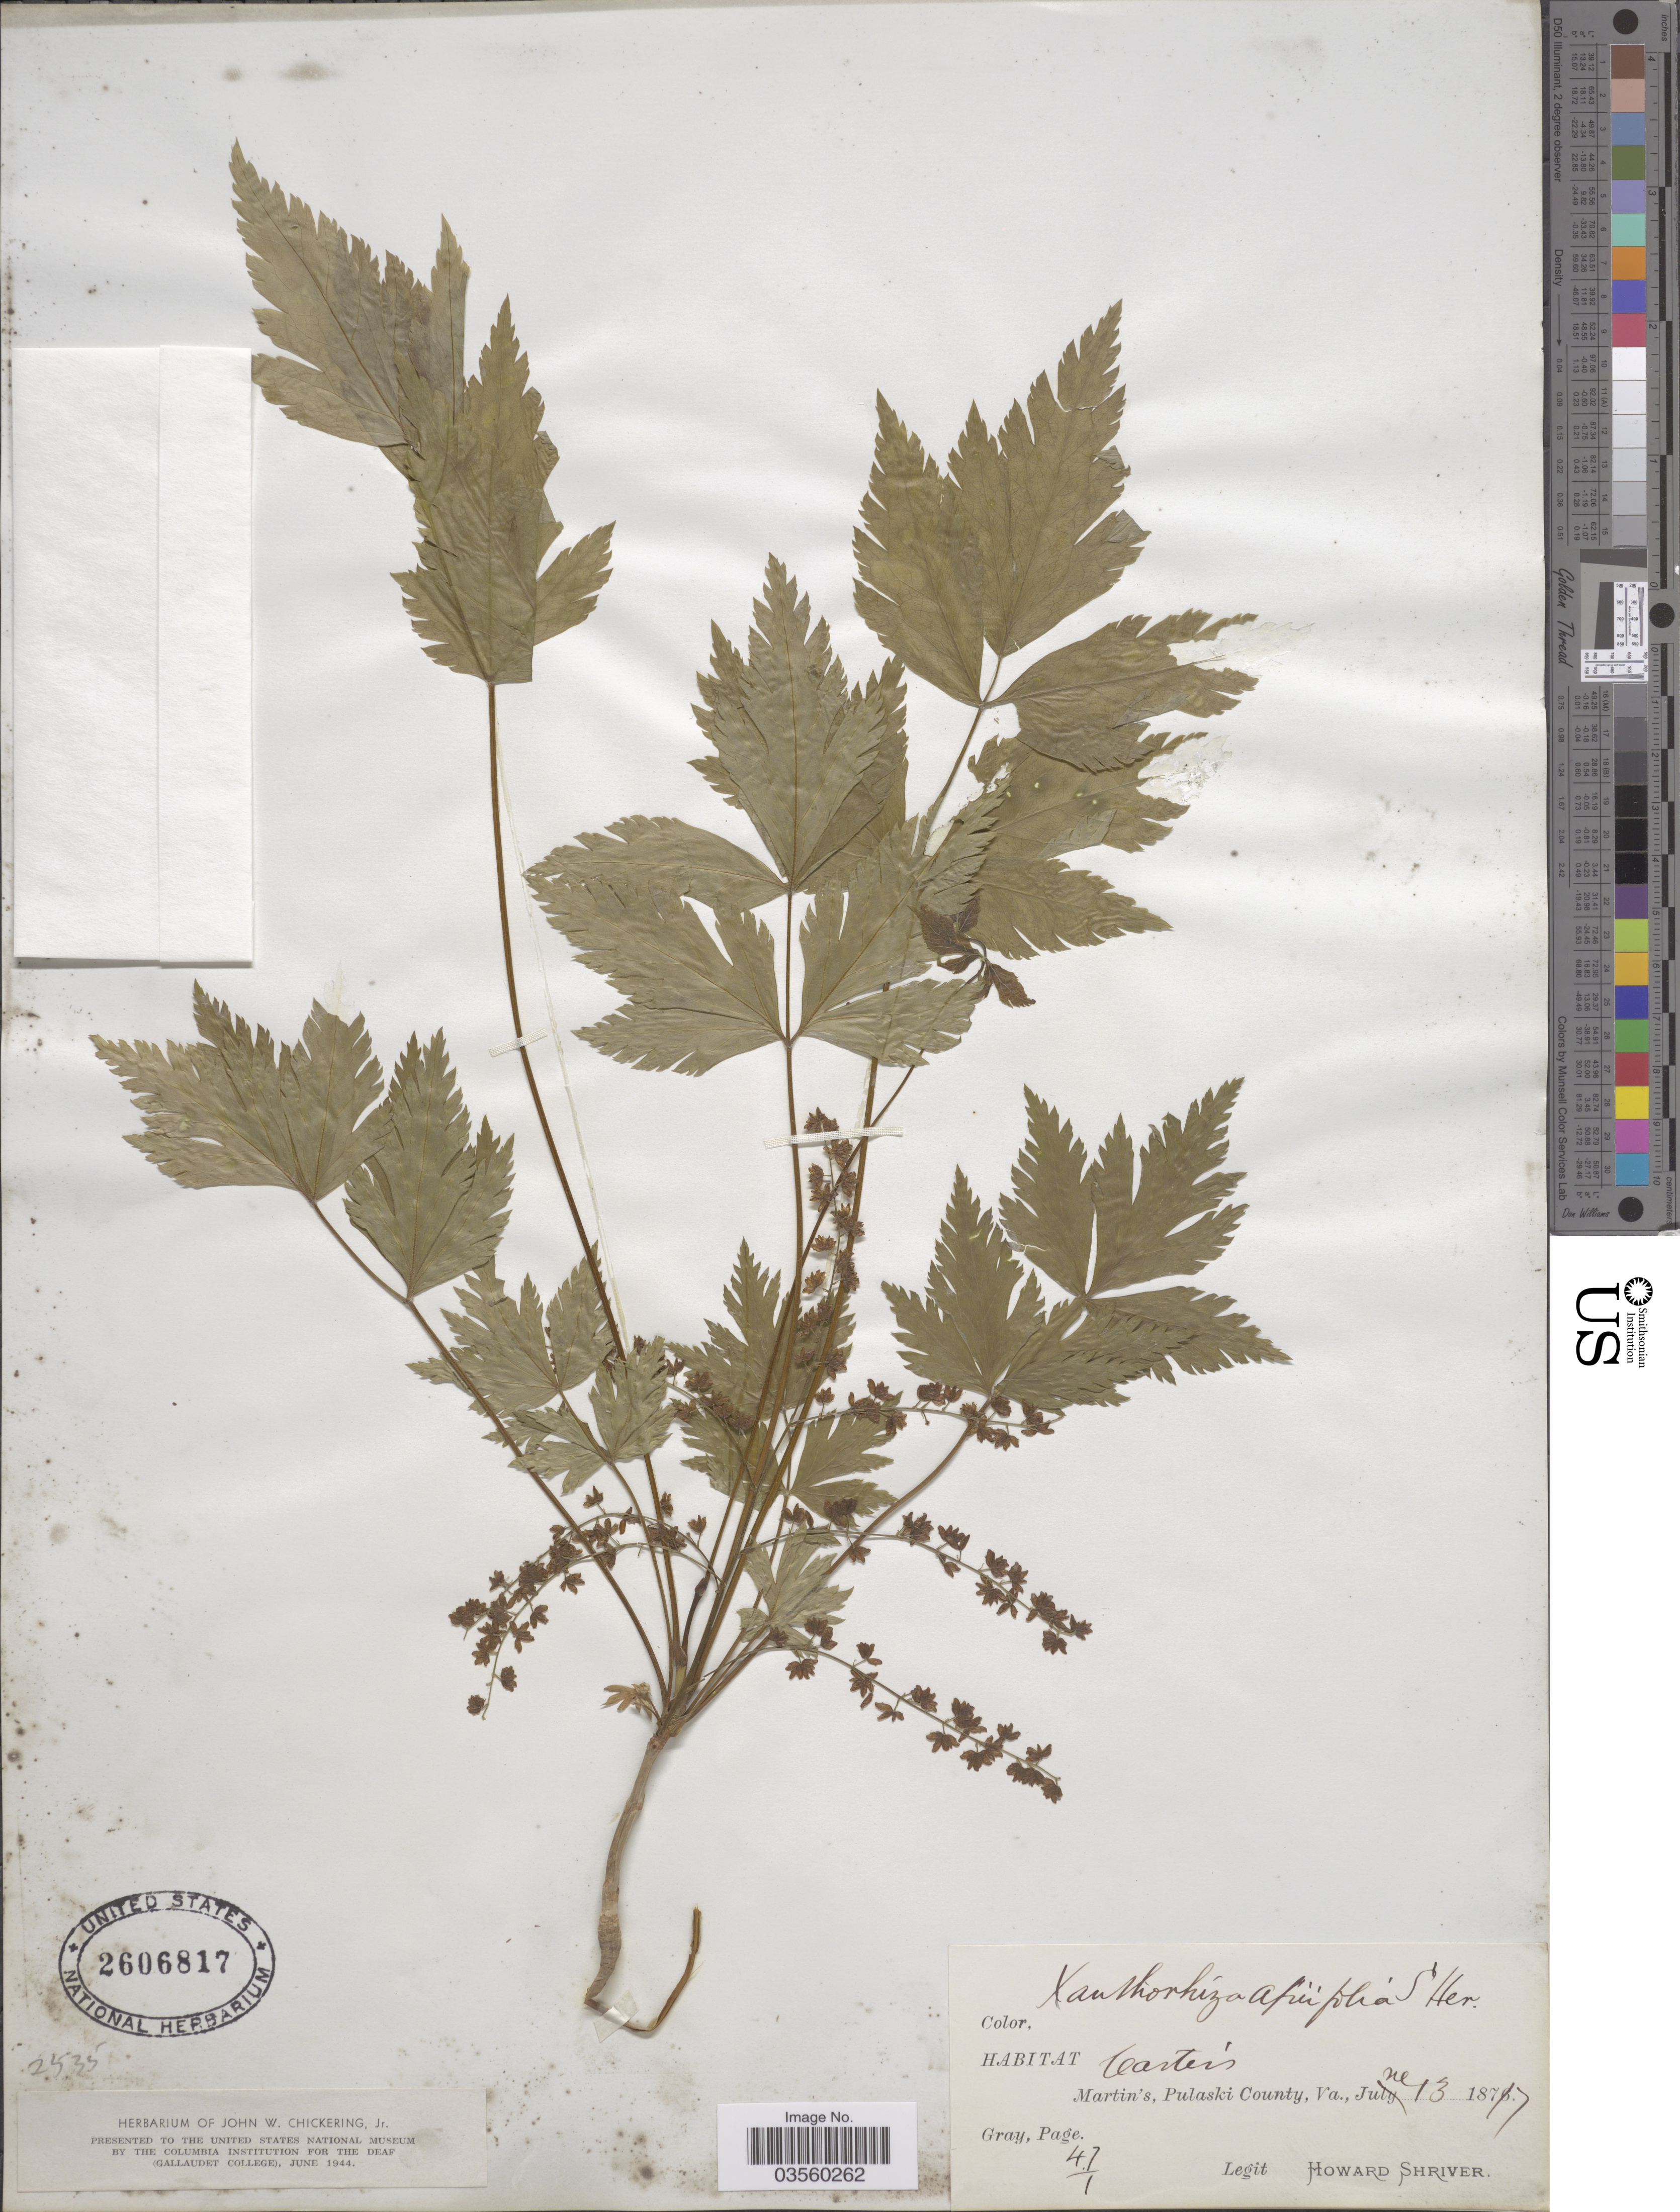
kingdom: Plantae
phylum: Tracheophyta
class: Magnoliopsida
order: Ranunculales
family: Ranunculaceae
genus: Xanthorhiza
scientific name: Xanthorhiza apiifolia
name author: L'Hér.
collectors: H. Shriver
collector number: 47/1*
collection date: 1877-06-13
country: United States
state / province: Virginia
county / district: Pulaski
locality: Carter's. Martin's,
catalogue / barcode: US 2606817